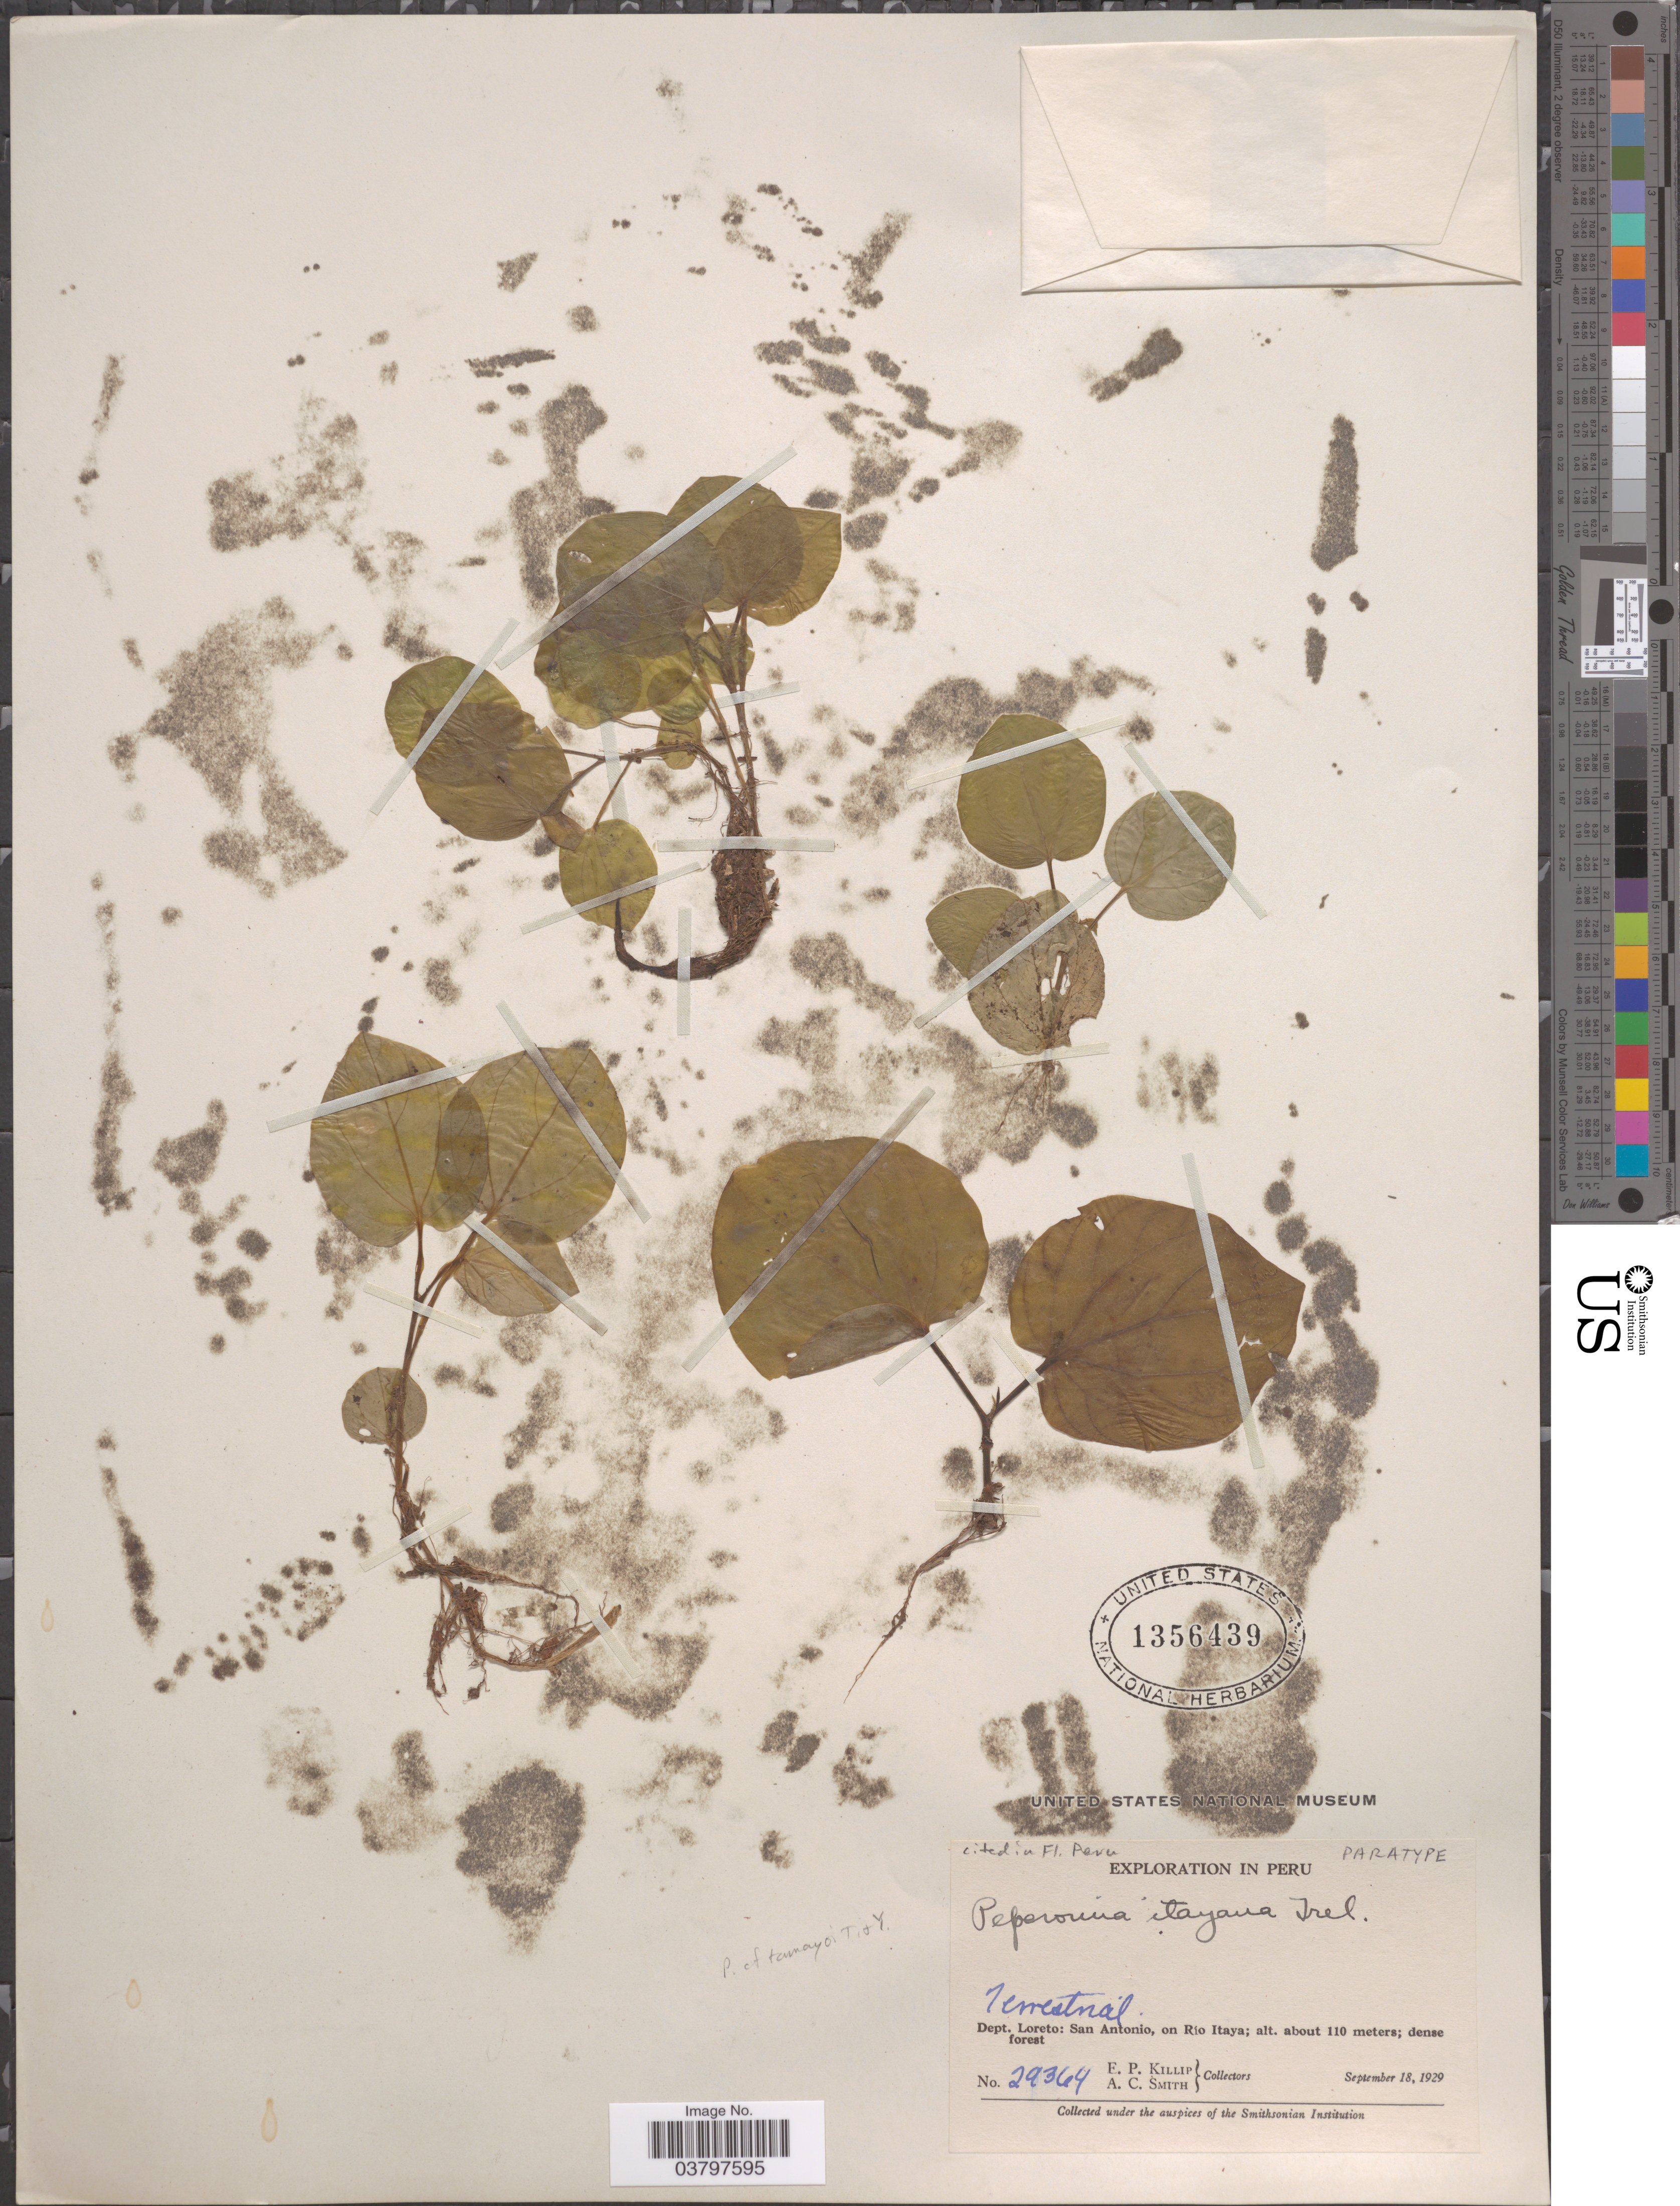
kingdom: Plantae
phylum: Tracheophyta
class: Magnoliopsida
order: Piperales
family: Piperaceae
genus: Peperomia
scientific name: Peperomia itayana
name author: Trel. in J.F. Macbr.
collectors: E. P. Killip & A. C. Smith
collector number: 29364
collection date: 1929-09-18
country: Peru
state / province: Loreto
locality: Dept. Loreto: San Antonio, on Río Itaya.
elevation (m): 110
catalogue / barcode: US 1356439